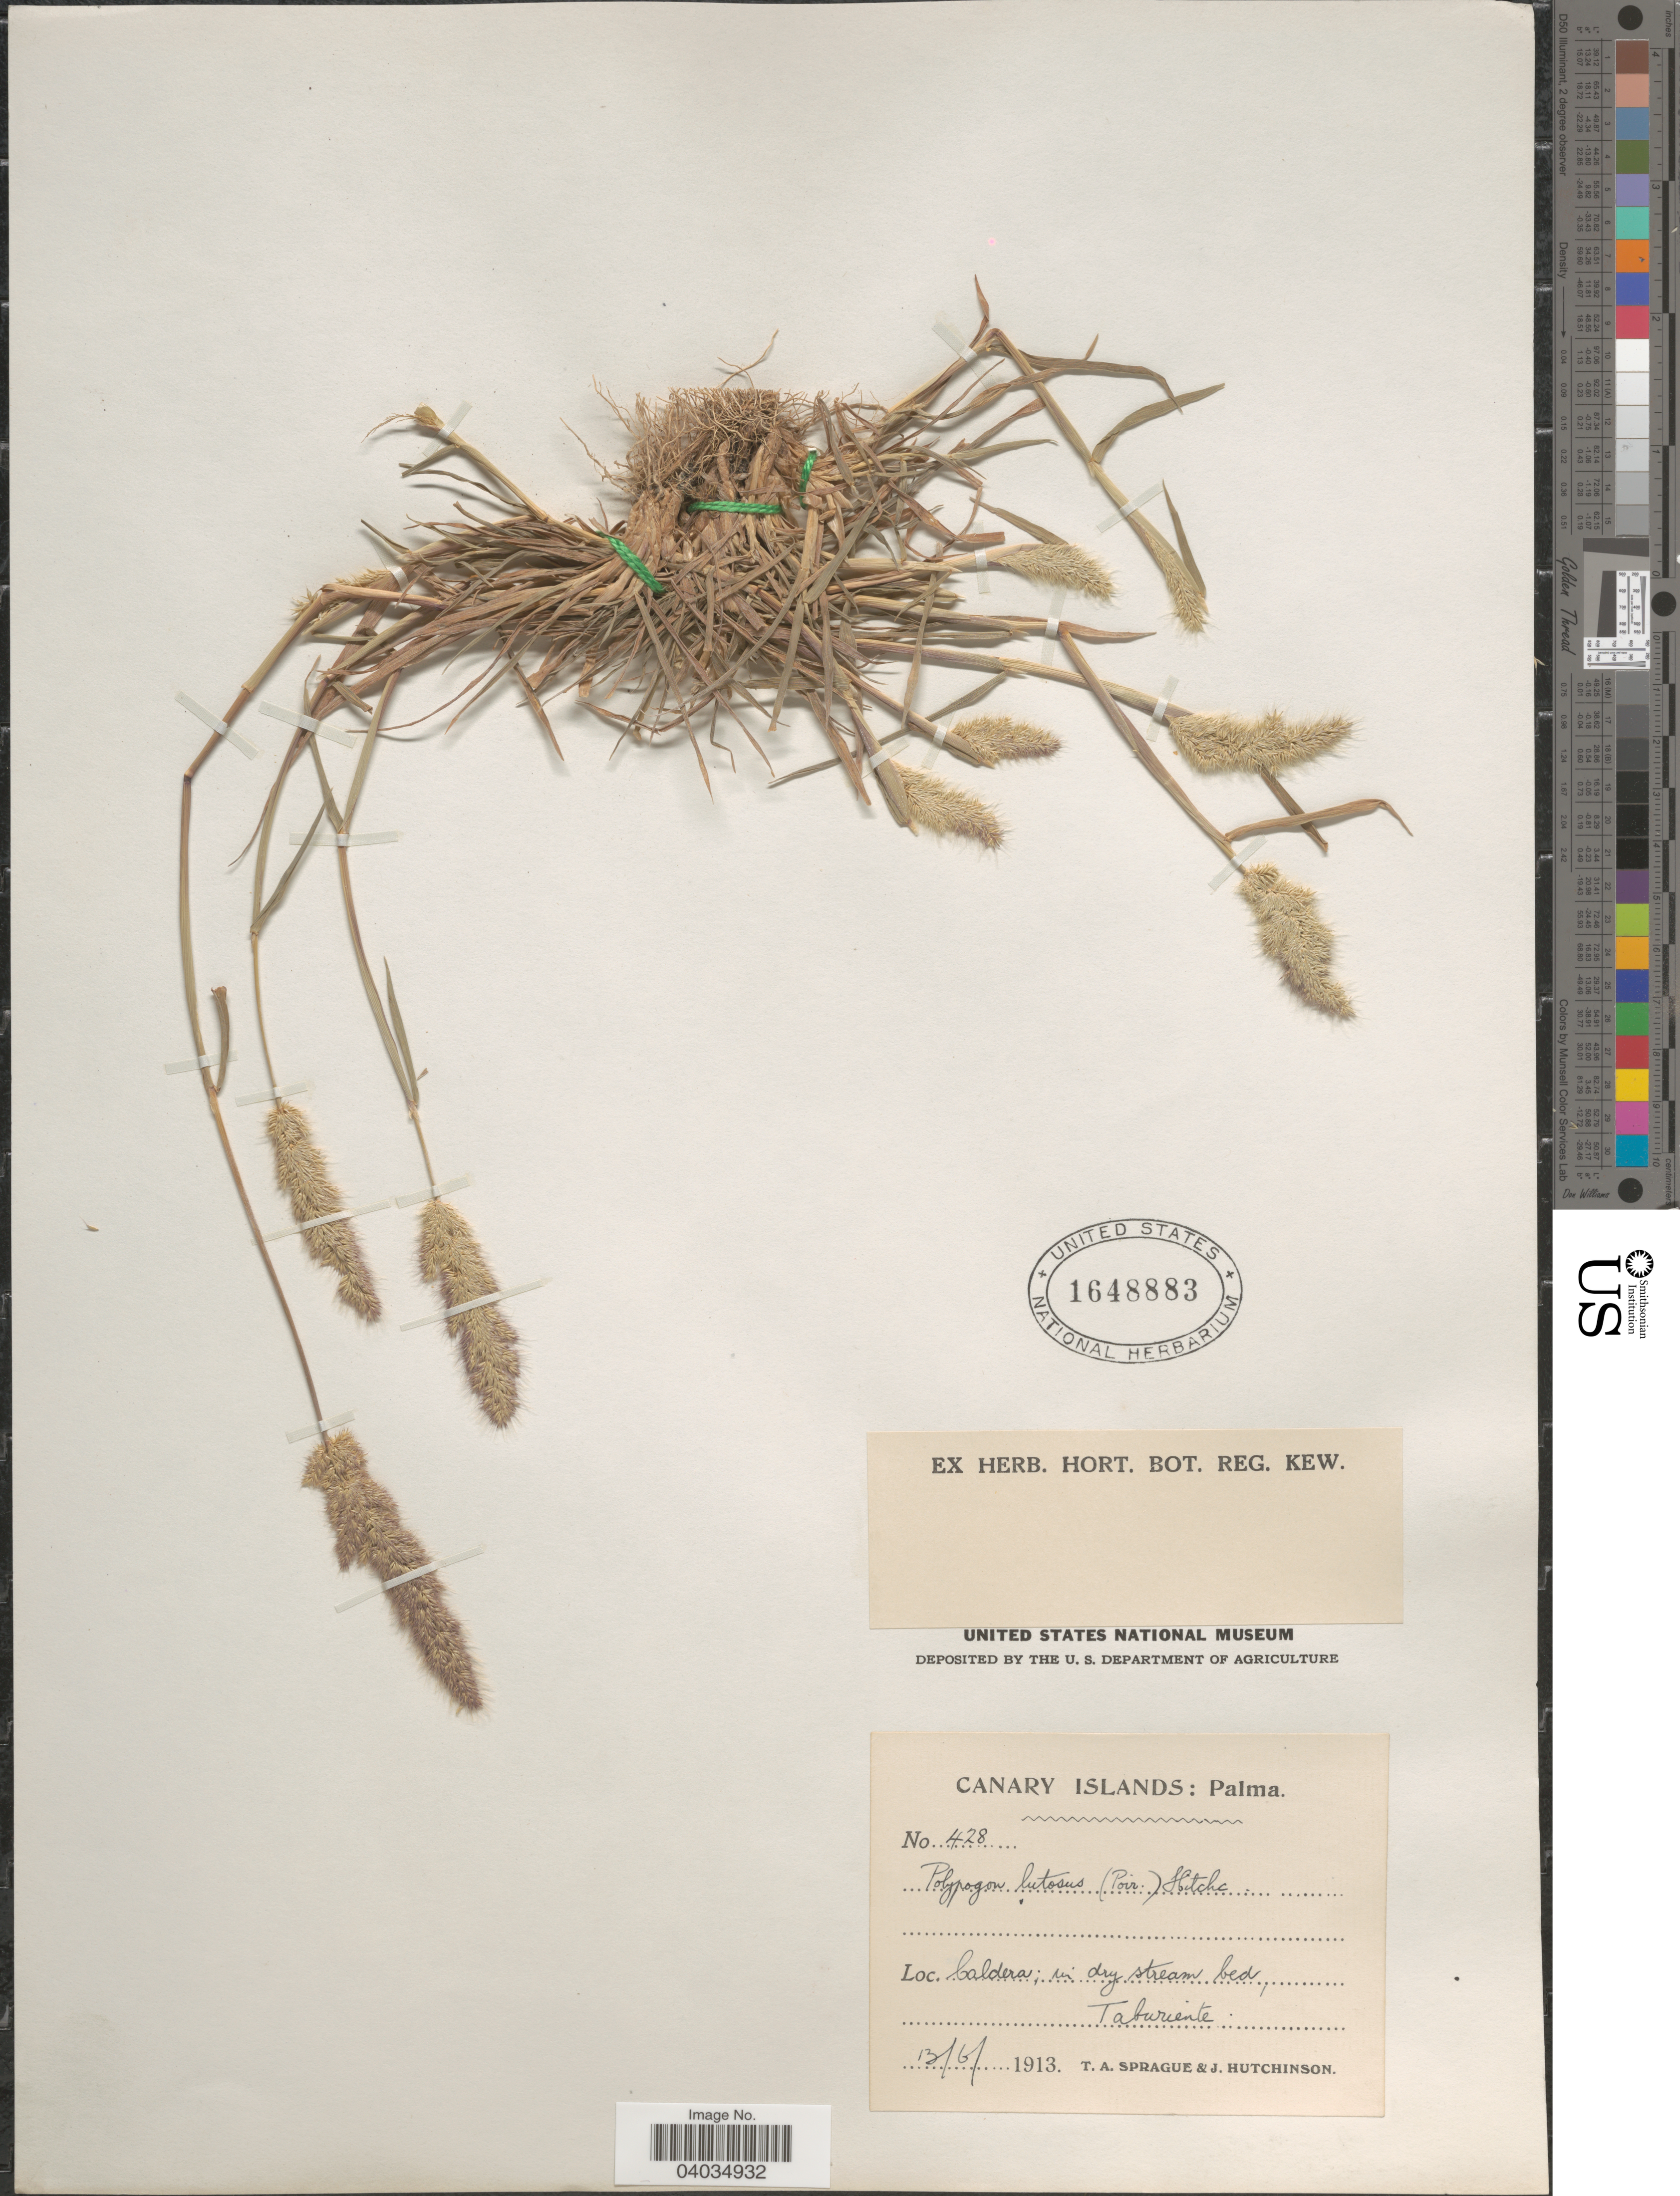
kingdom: Plantae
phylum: Tracheophyta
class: Liliopsida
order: Poales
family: Poaceae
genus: Polypogon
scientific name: Polypogon fugax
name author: Nees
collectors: T. A. Sprague & J. Hutchinson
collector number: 428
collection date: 1913-06-13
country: Spain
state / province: Canarias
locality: Canary Islands: Palma. Caldera; in dry stream bed, Taburiente.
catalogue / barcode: US 1648883